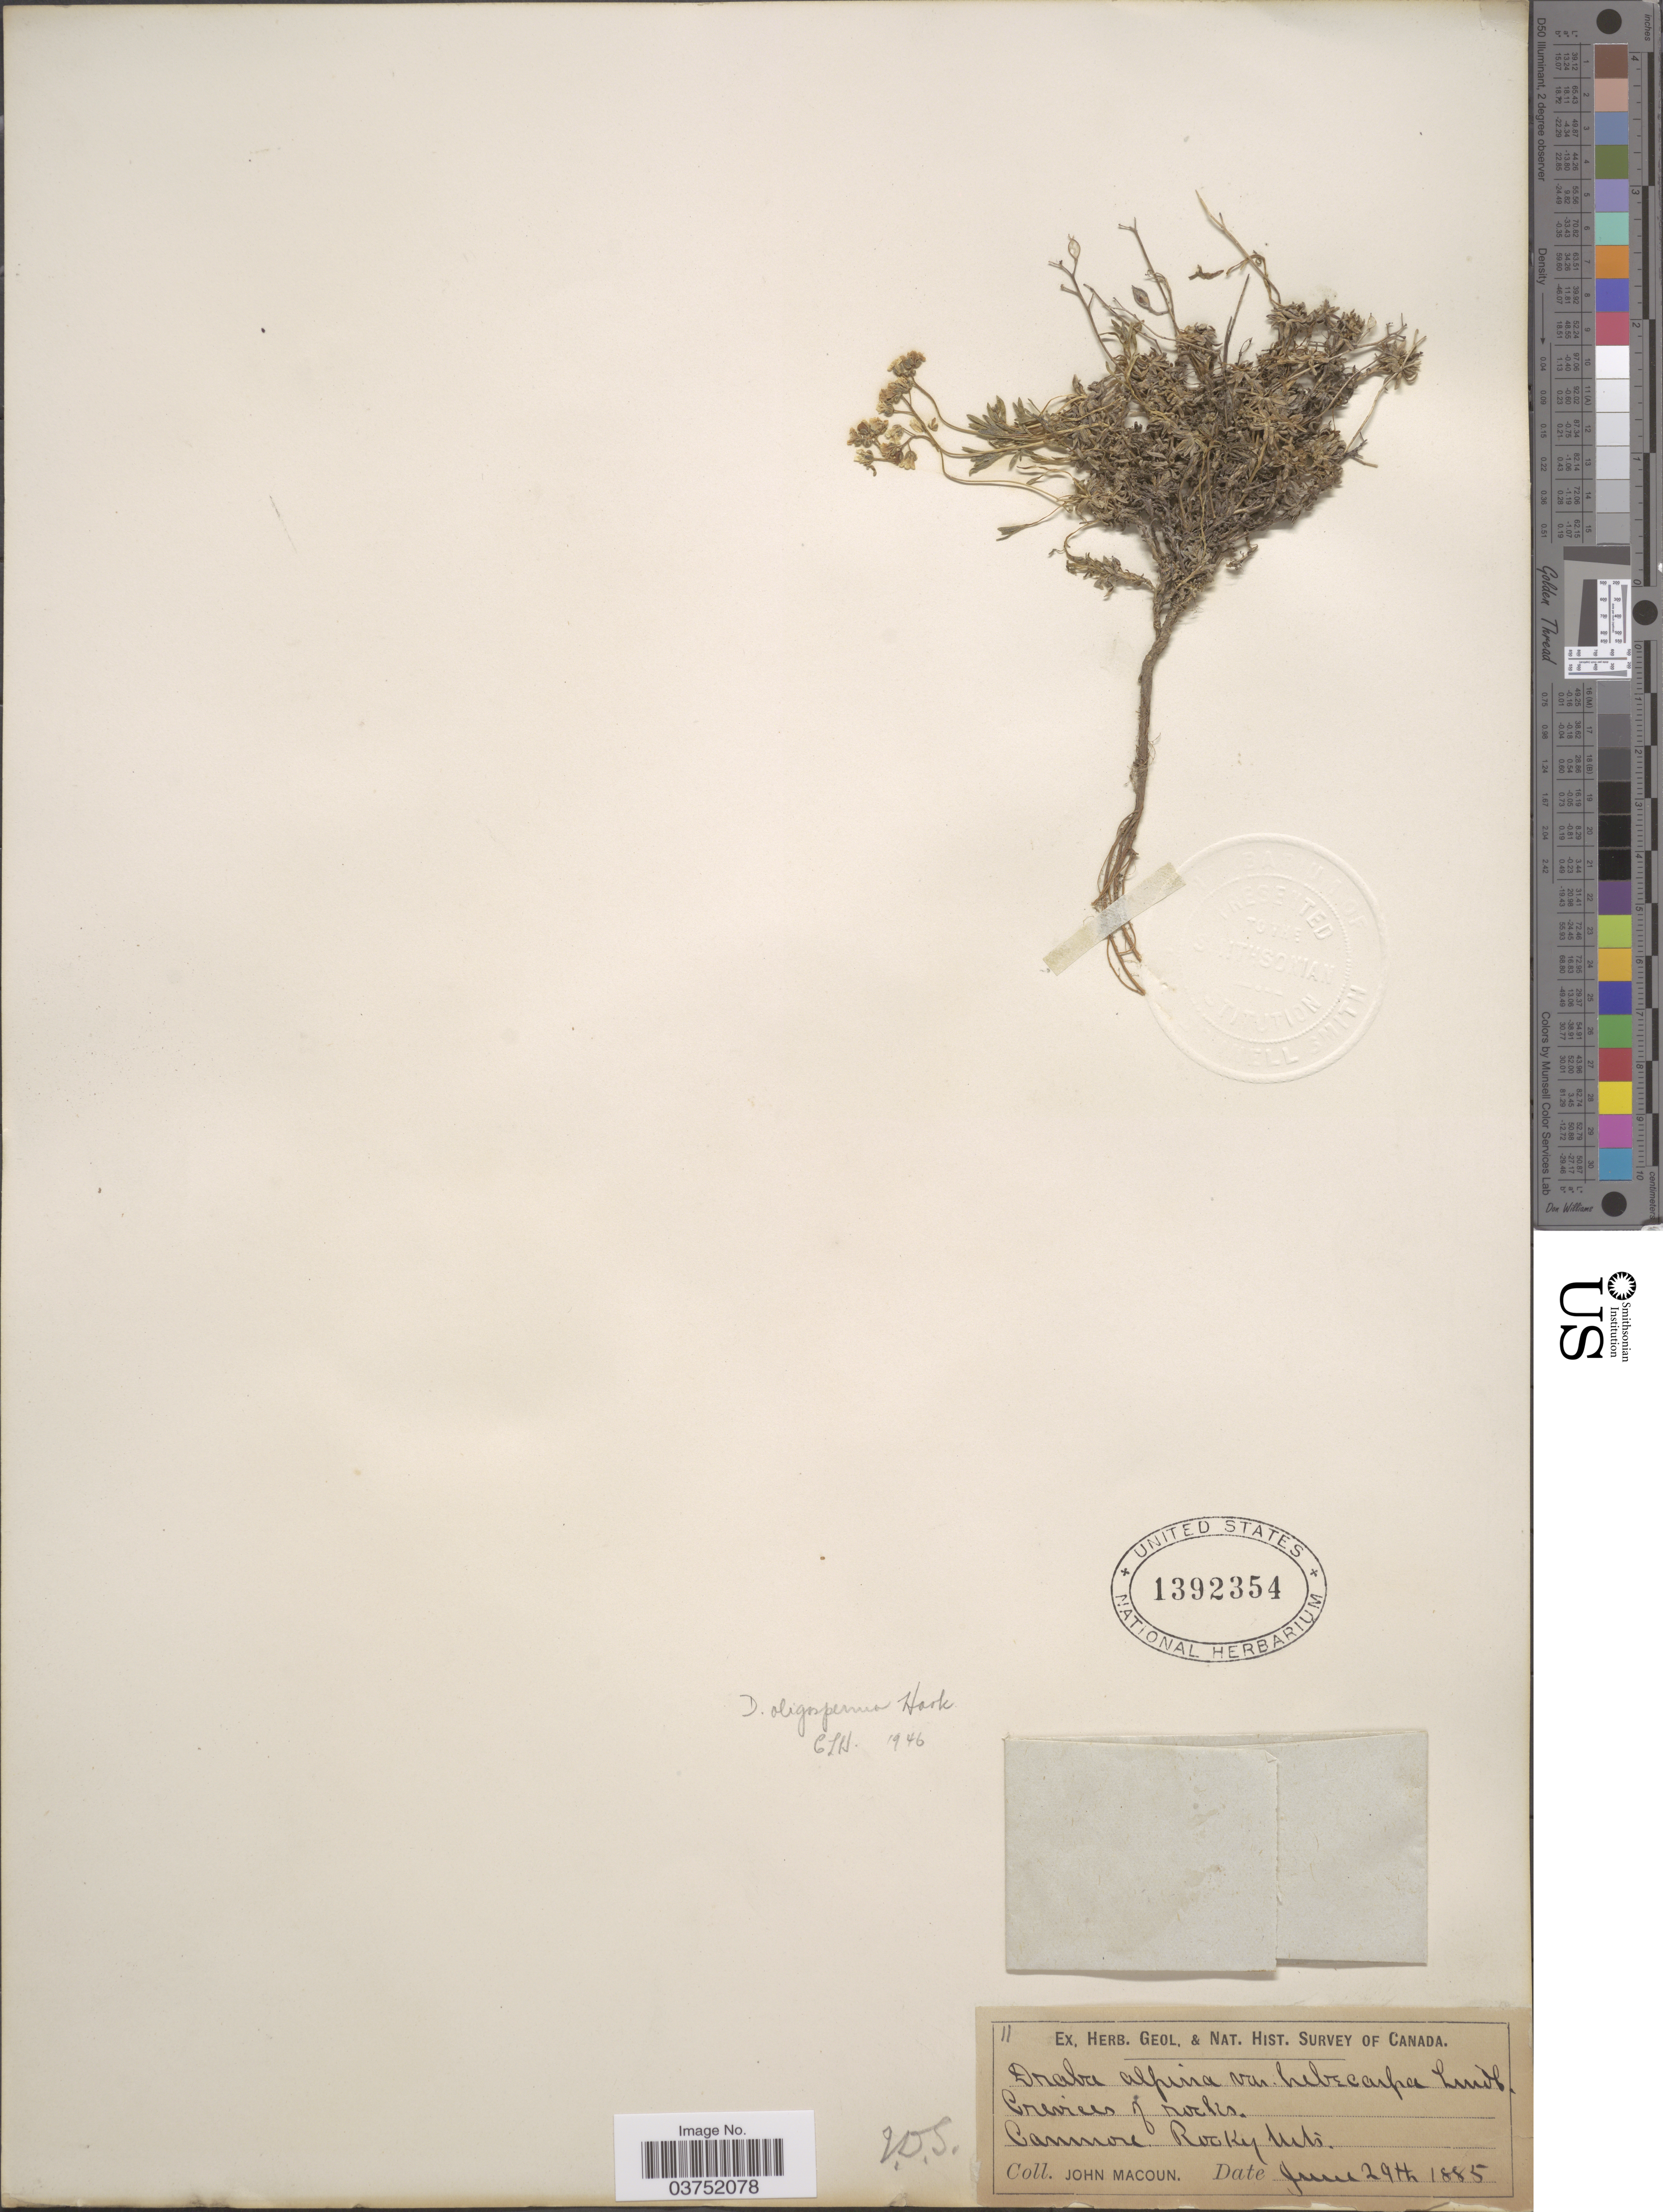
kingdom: Plantae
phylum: Tracheophyta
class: Magnoliopsida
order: Brassicales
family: Brassicaceae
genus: Draba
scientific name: Draba oligosperma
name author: Hook.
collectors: J. Macoun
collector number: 11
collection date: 1885-06-29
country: Canada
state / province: Alberta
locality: Canmore, Rocky Mts.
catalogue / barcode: US 1392354